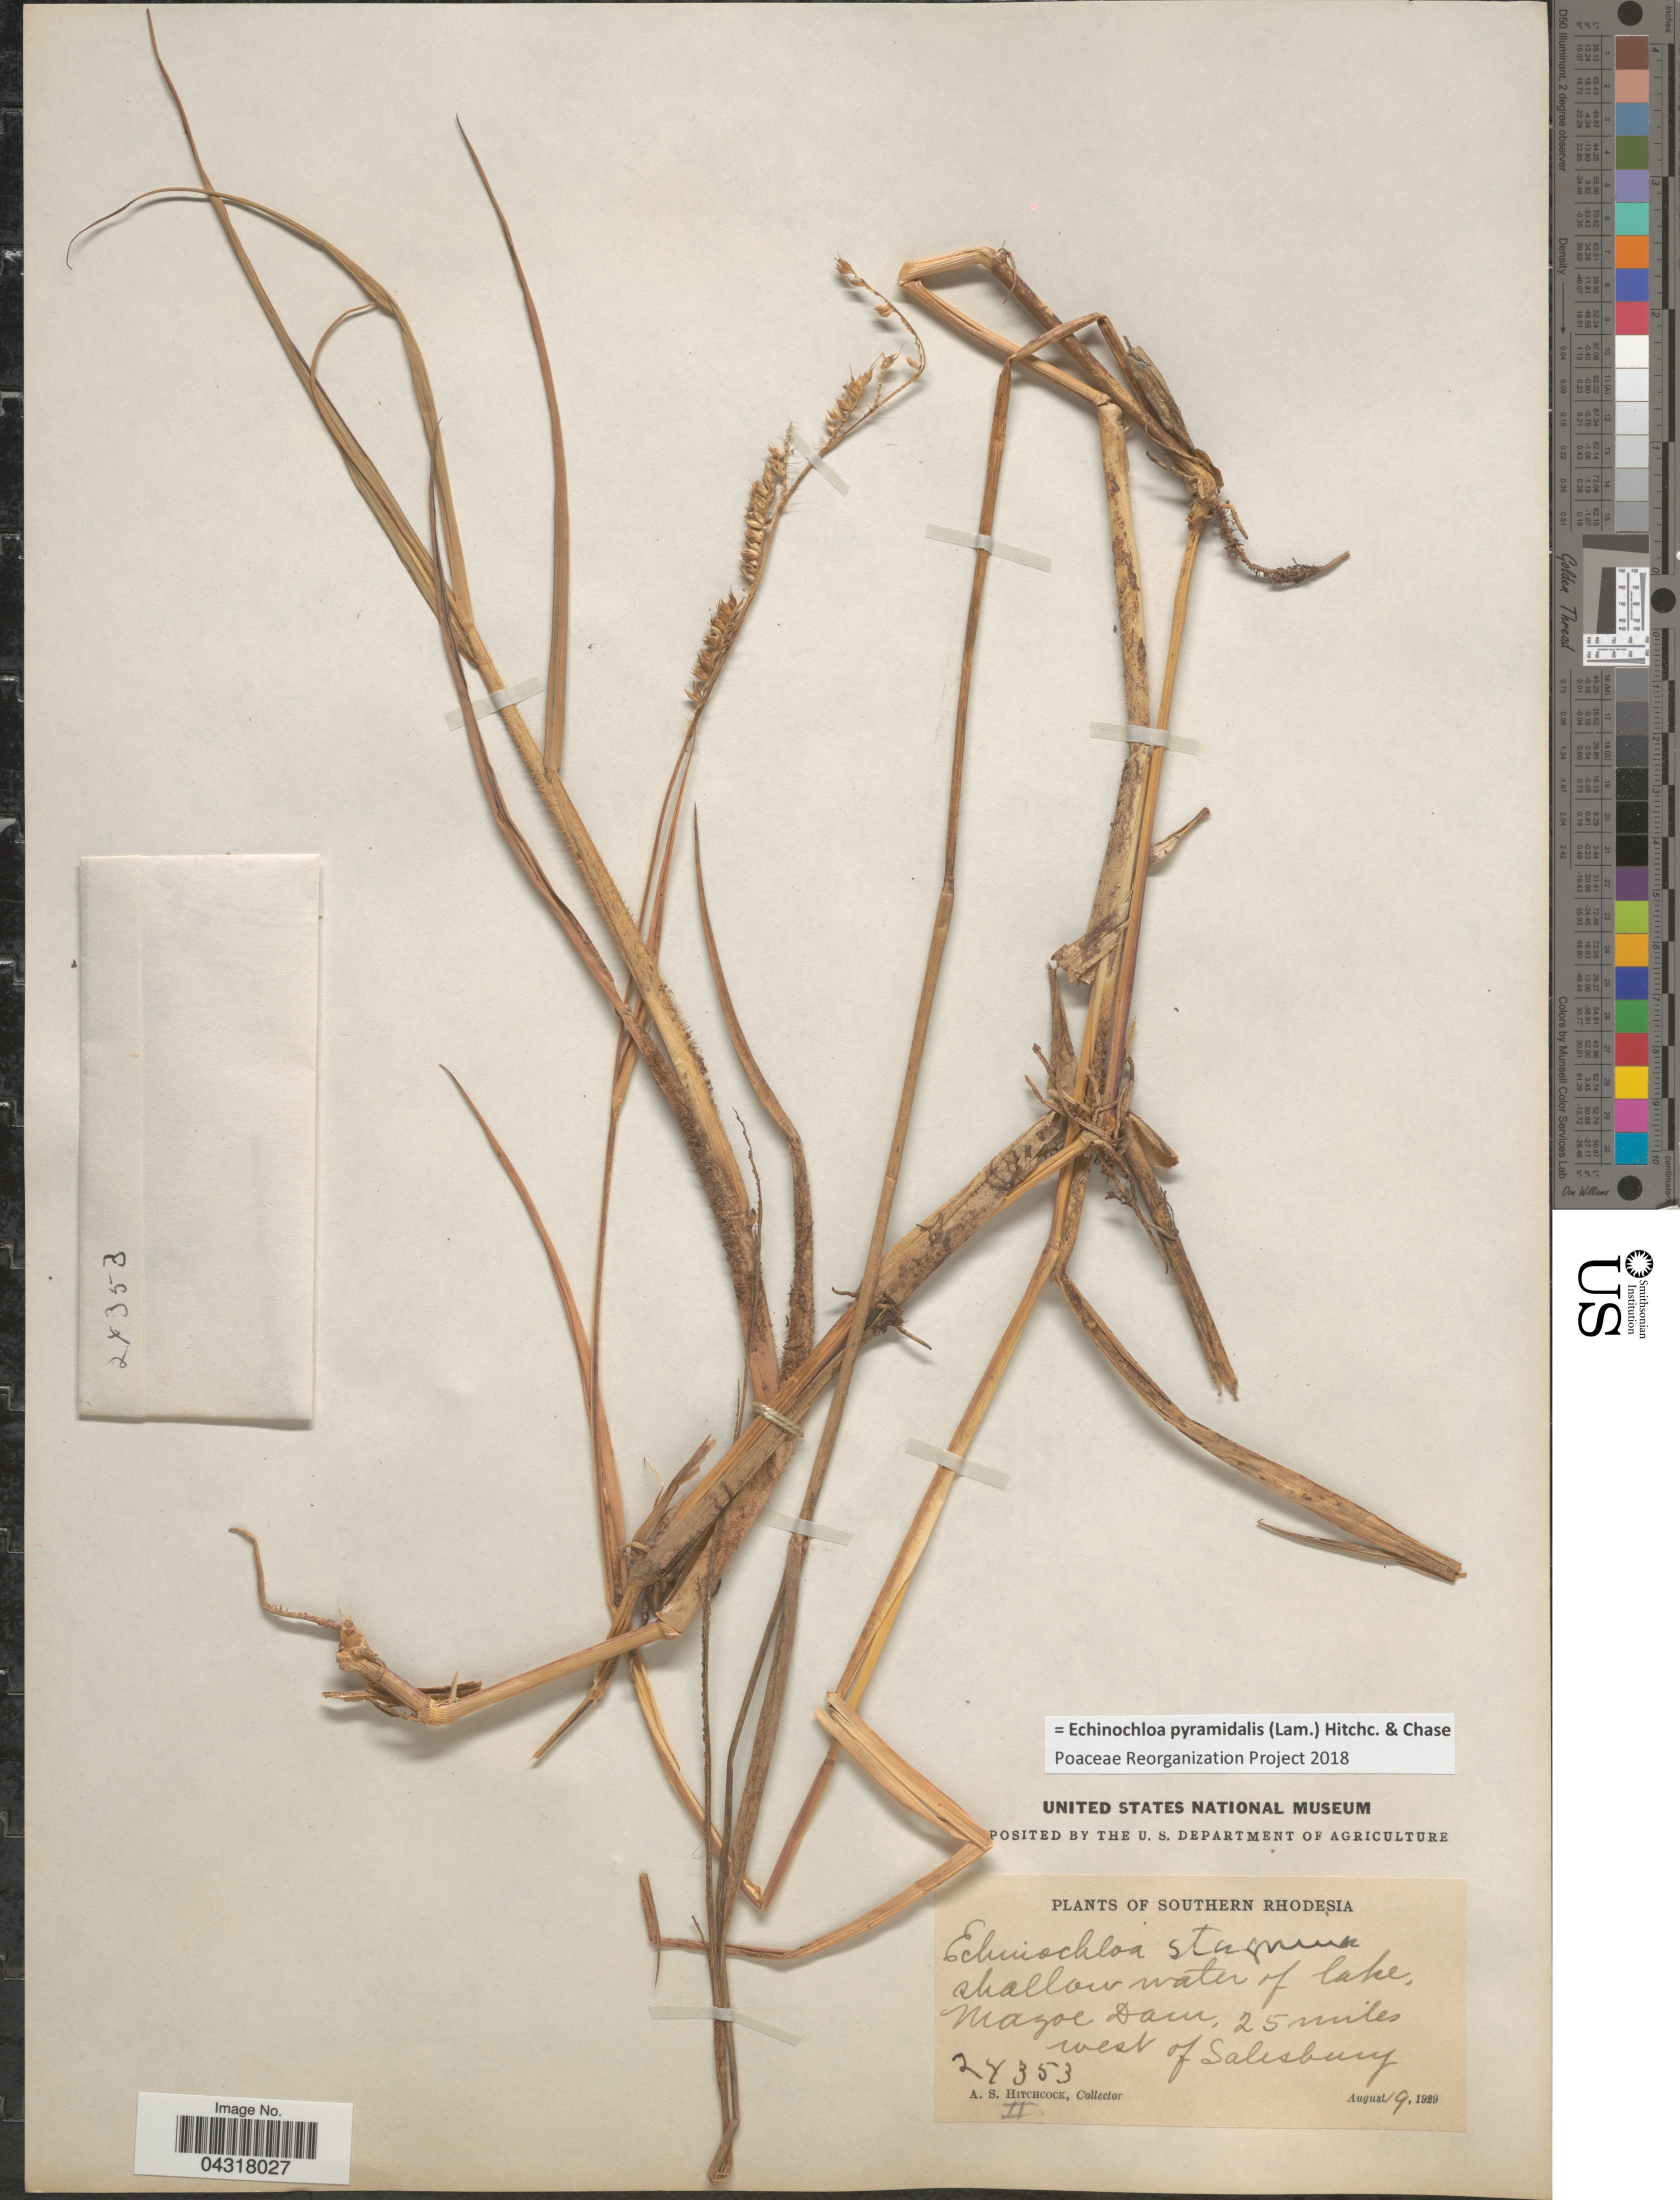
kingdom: Plantae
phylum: Tracheophyta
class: Liliopsida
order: Poales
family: Poaceae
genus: Echinochloa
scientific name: Echinochloa pyramidalis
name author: (Lam.) Hitchc. & Chase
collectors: A. S. Hitchcock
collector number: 24353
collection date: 1929-08-19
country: Zimbabwe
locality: Southern Rhodesia. Mazoe Dam, 25 miles west of Salisbury.